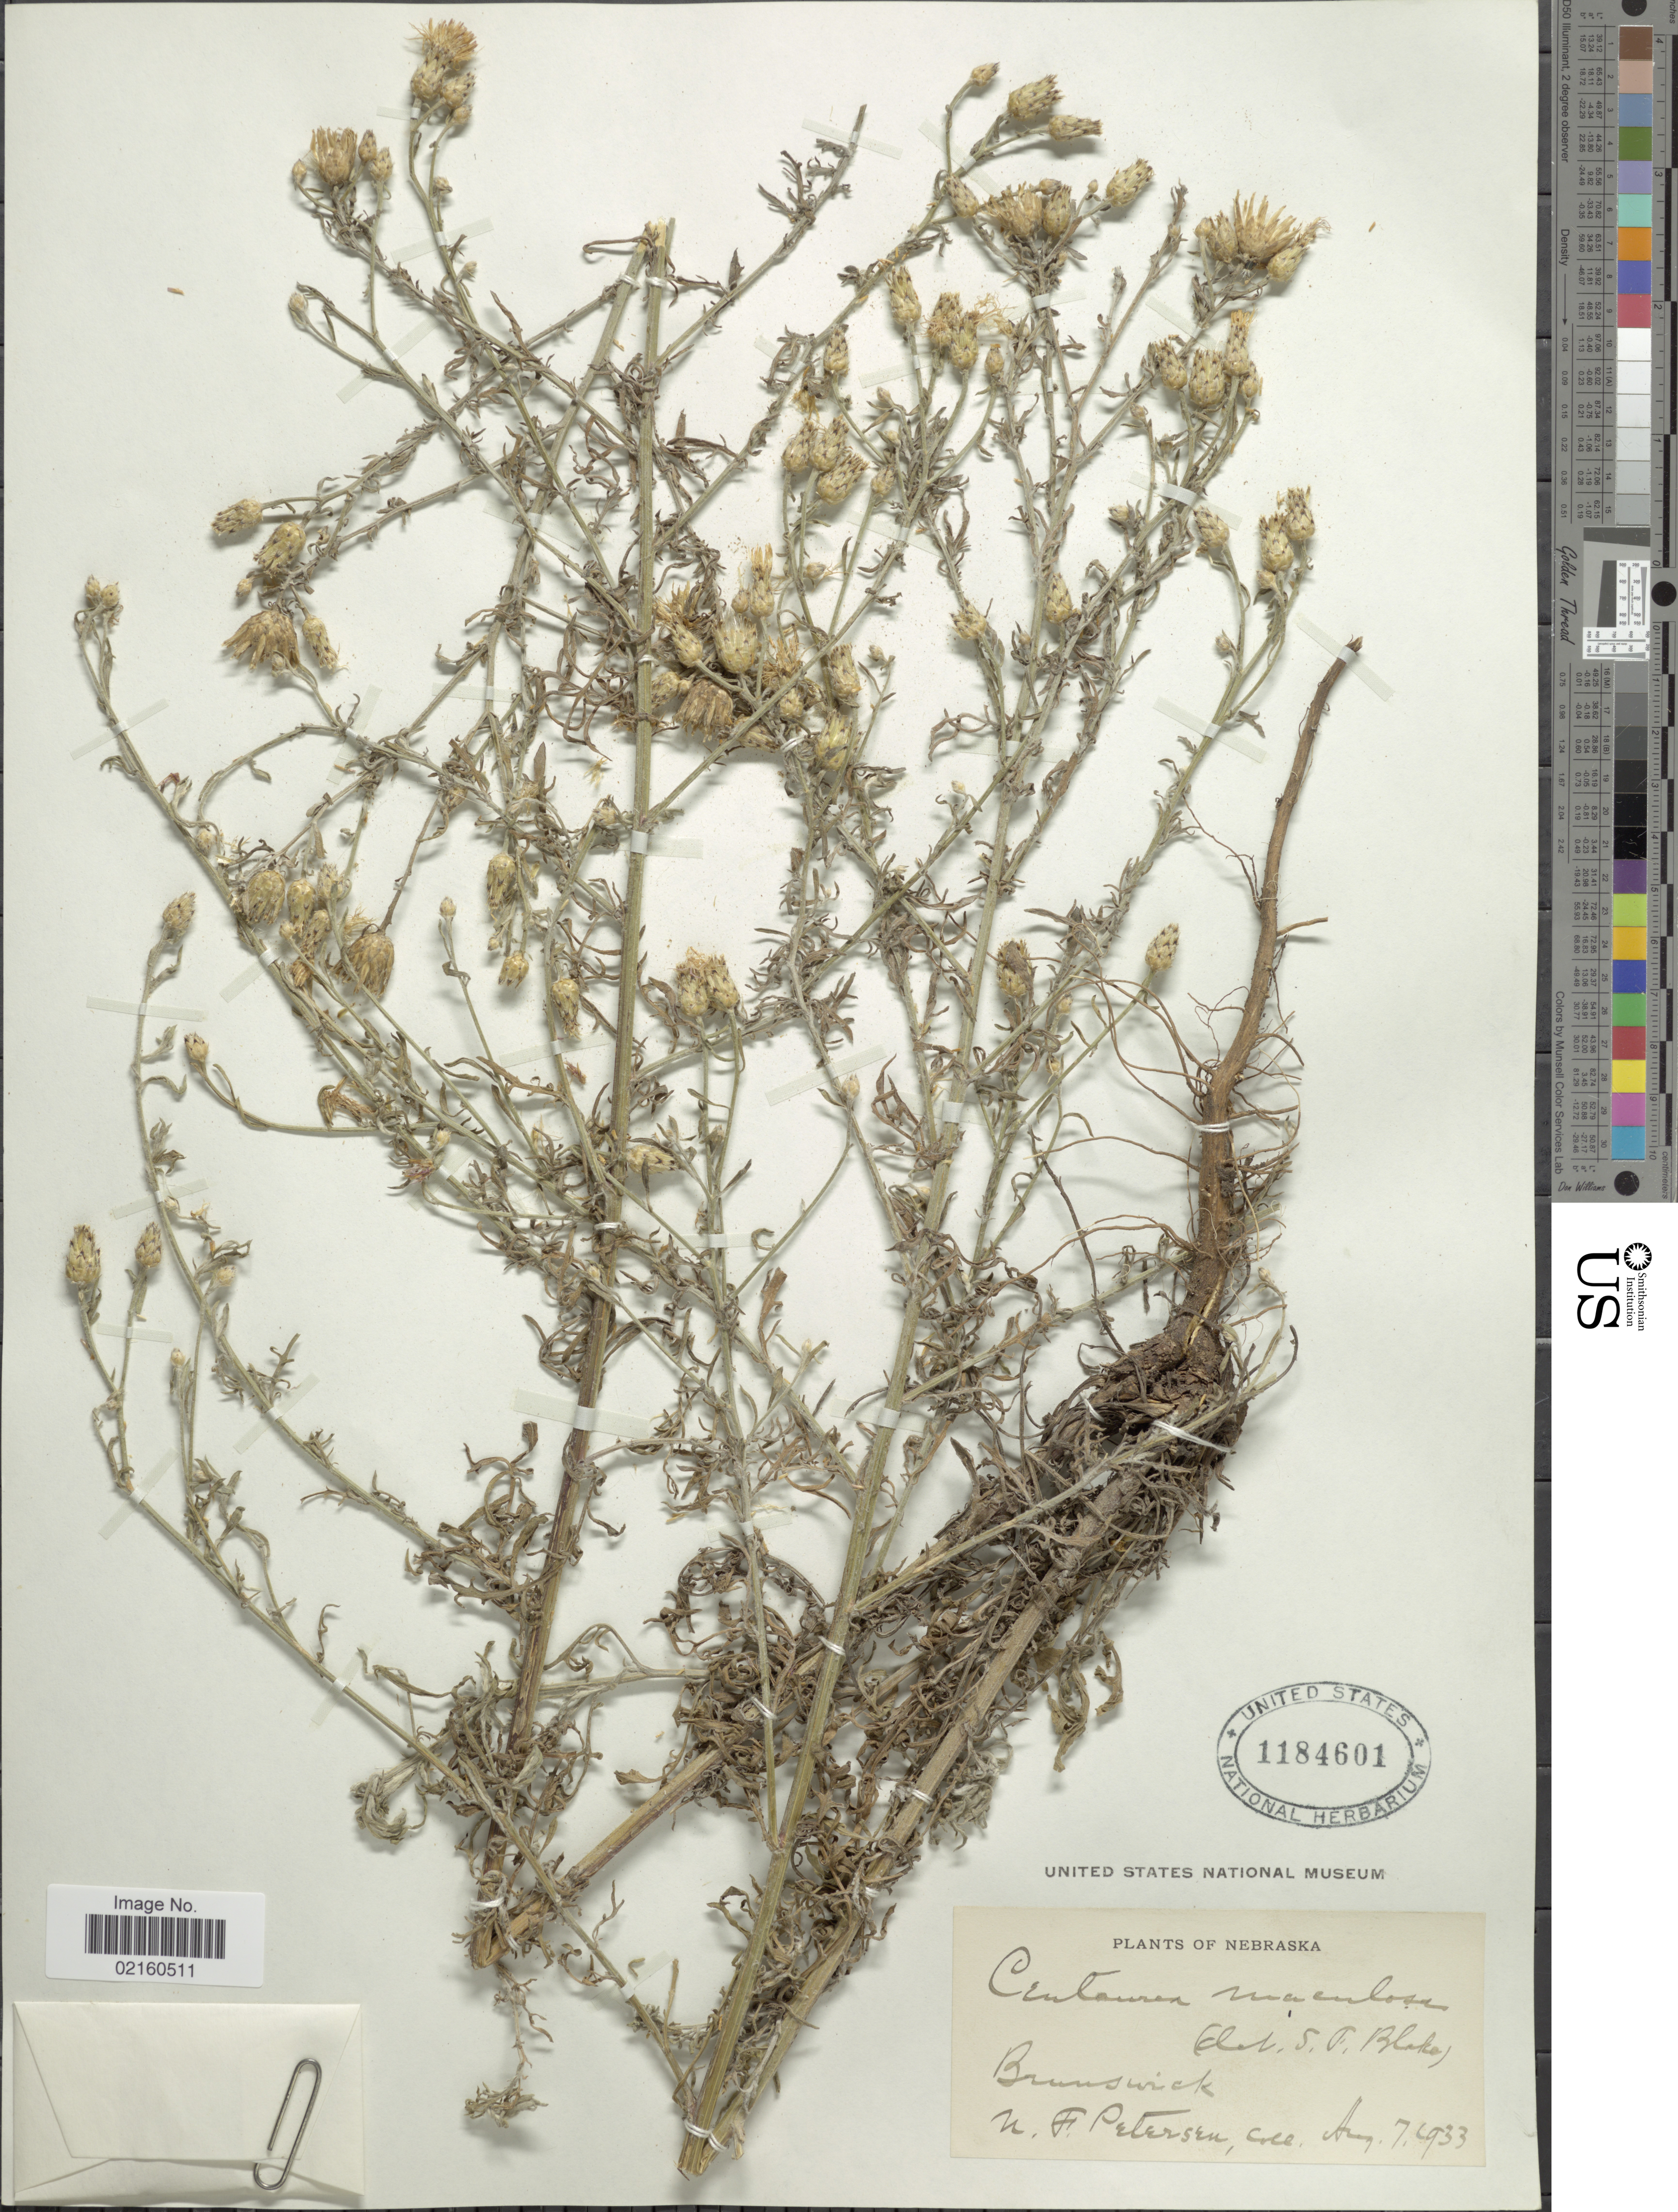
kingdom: Plantae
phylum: Tracheophyta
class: Magnoliopsida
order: Asterales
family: Asteraceae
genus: Centaurea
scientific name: Centaurea stoebe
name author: L.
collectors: N. Petersen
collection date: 1933-08-07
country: United States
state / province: Nebraska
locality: Brunswick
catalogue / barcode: US 1184601